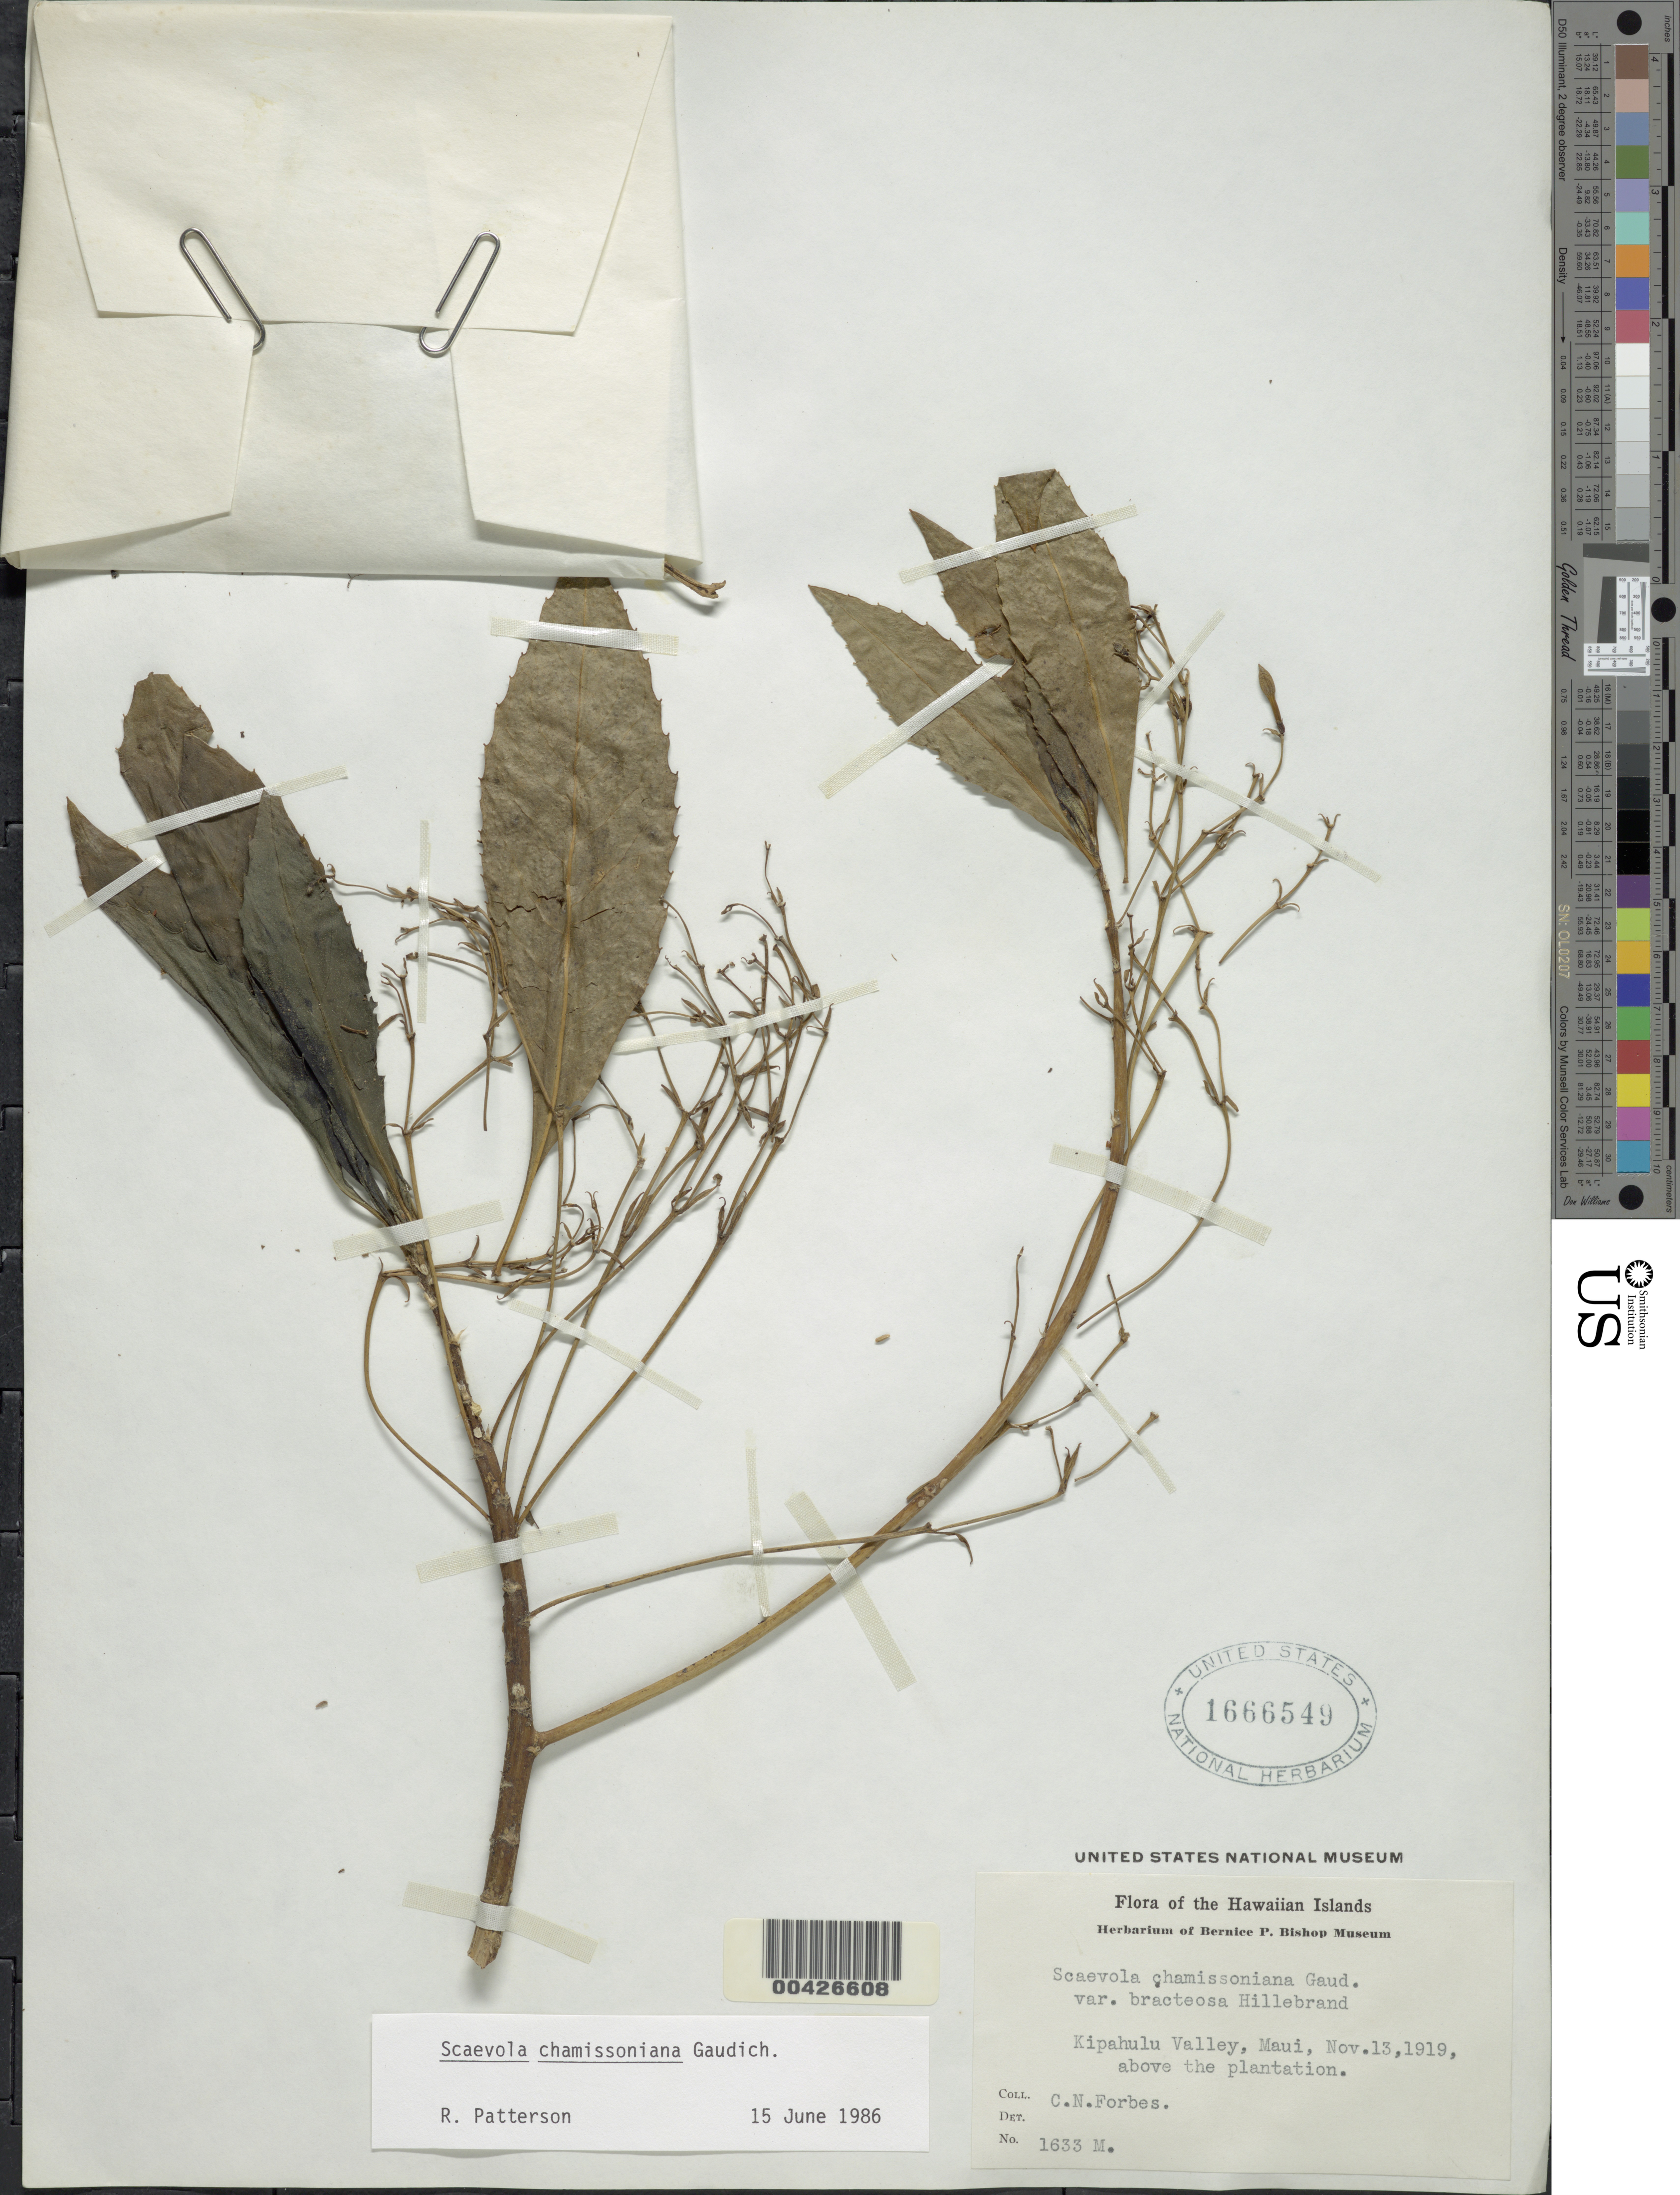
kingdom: Plantae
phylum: Tracheophyta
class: Magnoliopsida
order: Asterales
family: Goodeniaceae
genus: Scaevola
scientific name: Scaevola chamissoniana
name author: Gaudich.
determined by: Patterson, R.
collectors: C. N. Forbes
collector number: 1633 M.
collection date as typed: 13 Nov 1919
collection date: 1919-11-13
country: United States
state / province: Hawaii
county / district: Maui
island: Maui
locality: Kipahulu Valley, Maui, above the plantation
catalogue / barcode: US 1666549